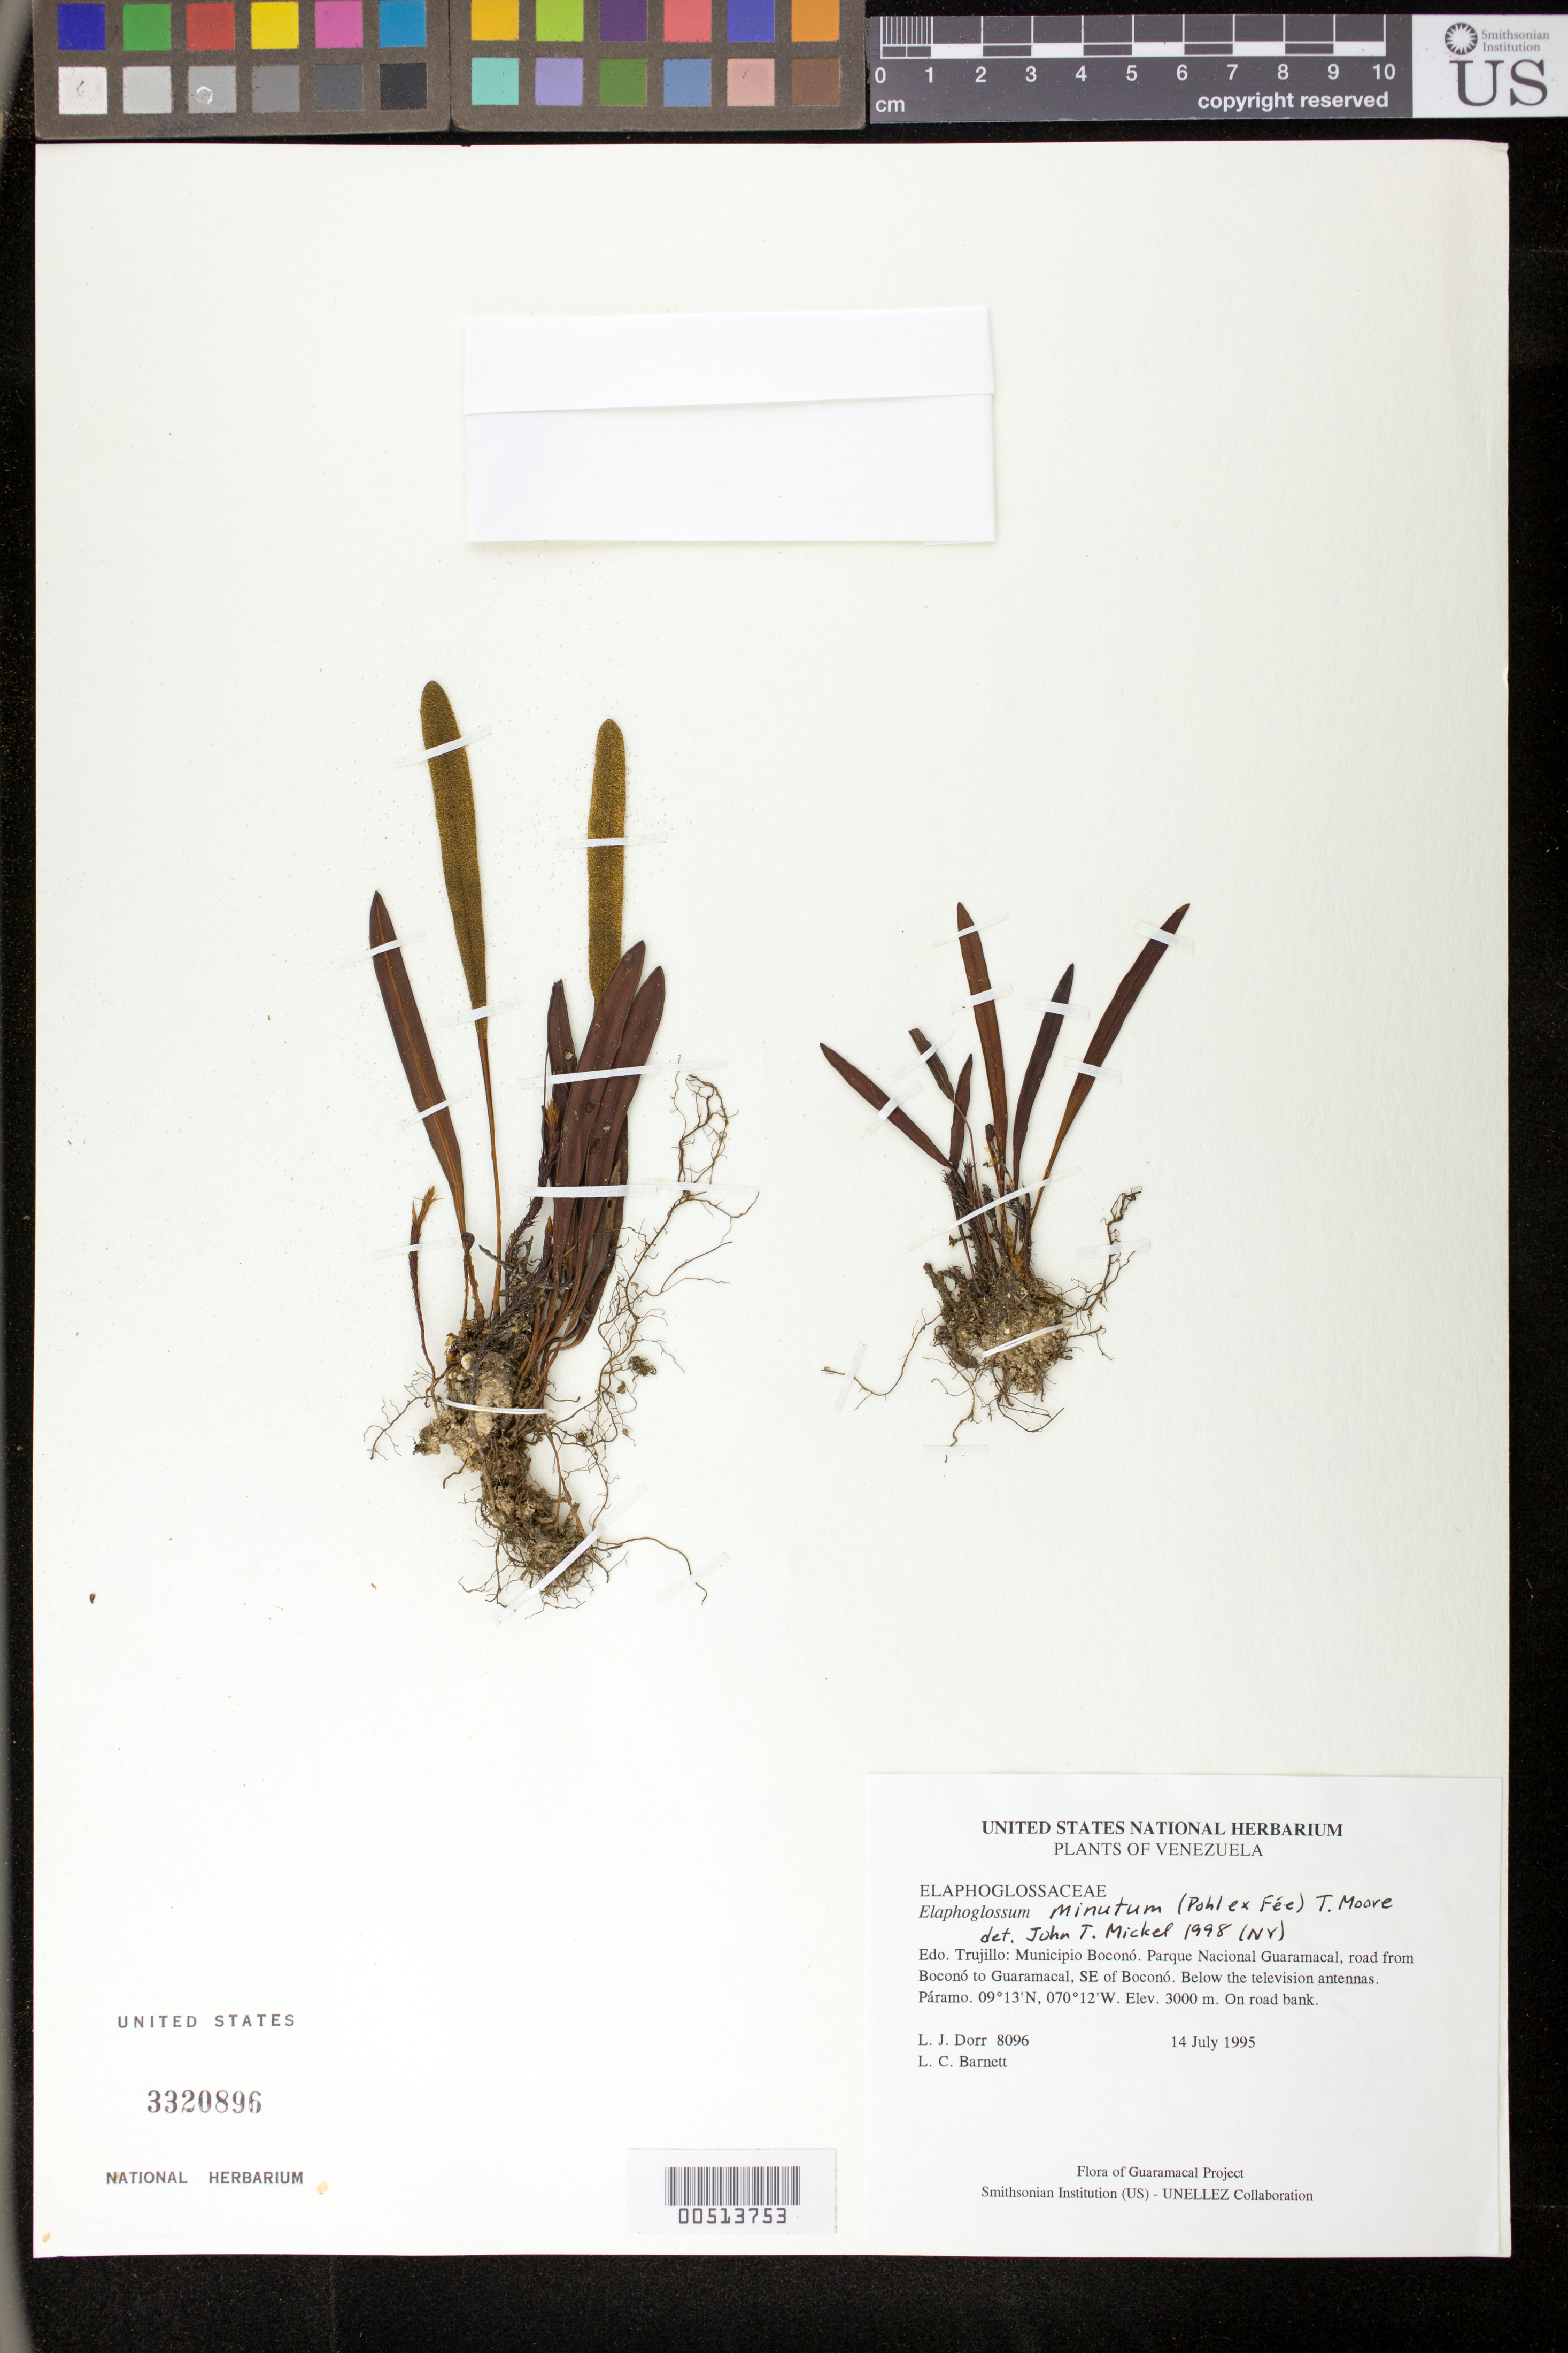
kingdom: Plantae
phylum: Tracheophyta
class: Polypodiopsida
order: Polypodiales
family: Dryopteridaceae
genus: Elaphoglossum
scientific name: Elaphoglossum gayanum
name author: (Fée) T. Moore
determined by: Vasco, A.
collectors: L. J. Dorr & L. C. Barnett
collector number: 8096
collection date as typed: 14 Jul 1995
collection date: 1995-07-14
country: Venezuela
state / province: Trujillo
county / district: Boconó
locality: Parque Nacional Guaramacal, road from Boconó to Guaramacal, SE of Boconó. Below the television antennas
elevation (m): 3000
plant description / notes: PORT, US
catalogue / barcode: US 3320896